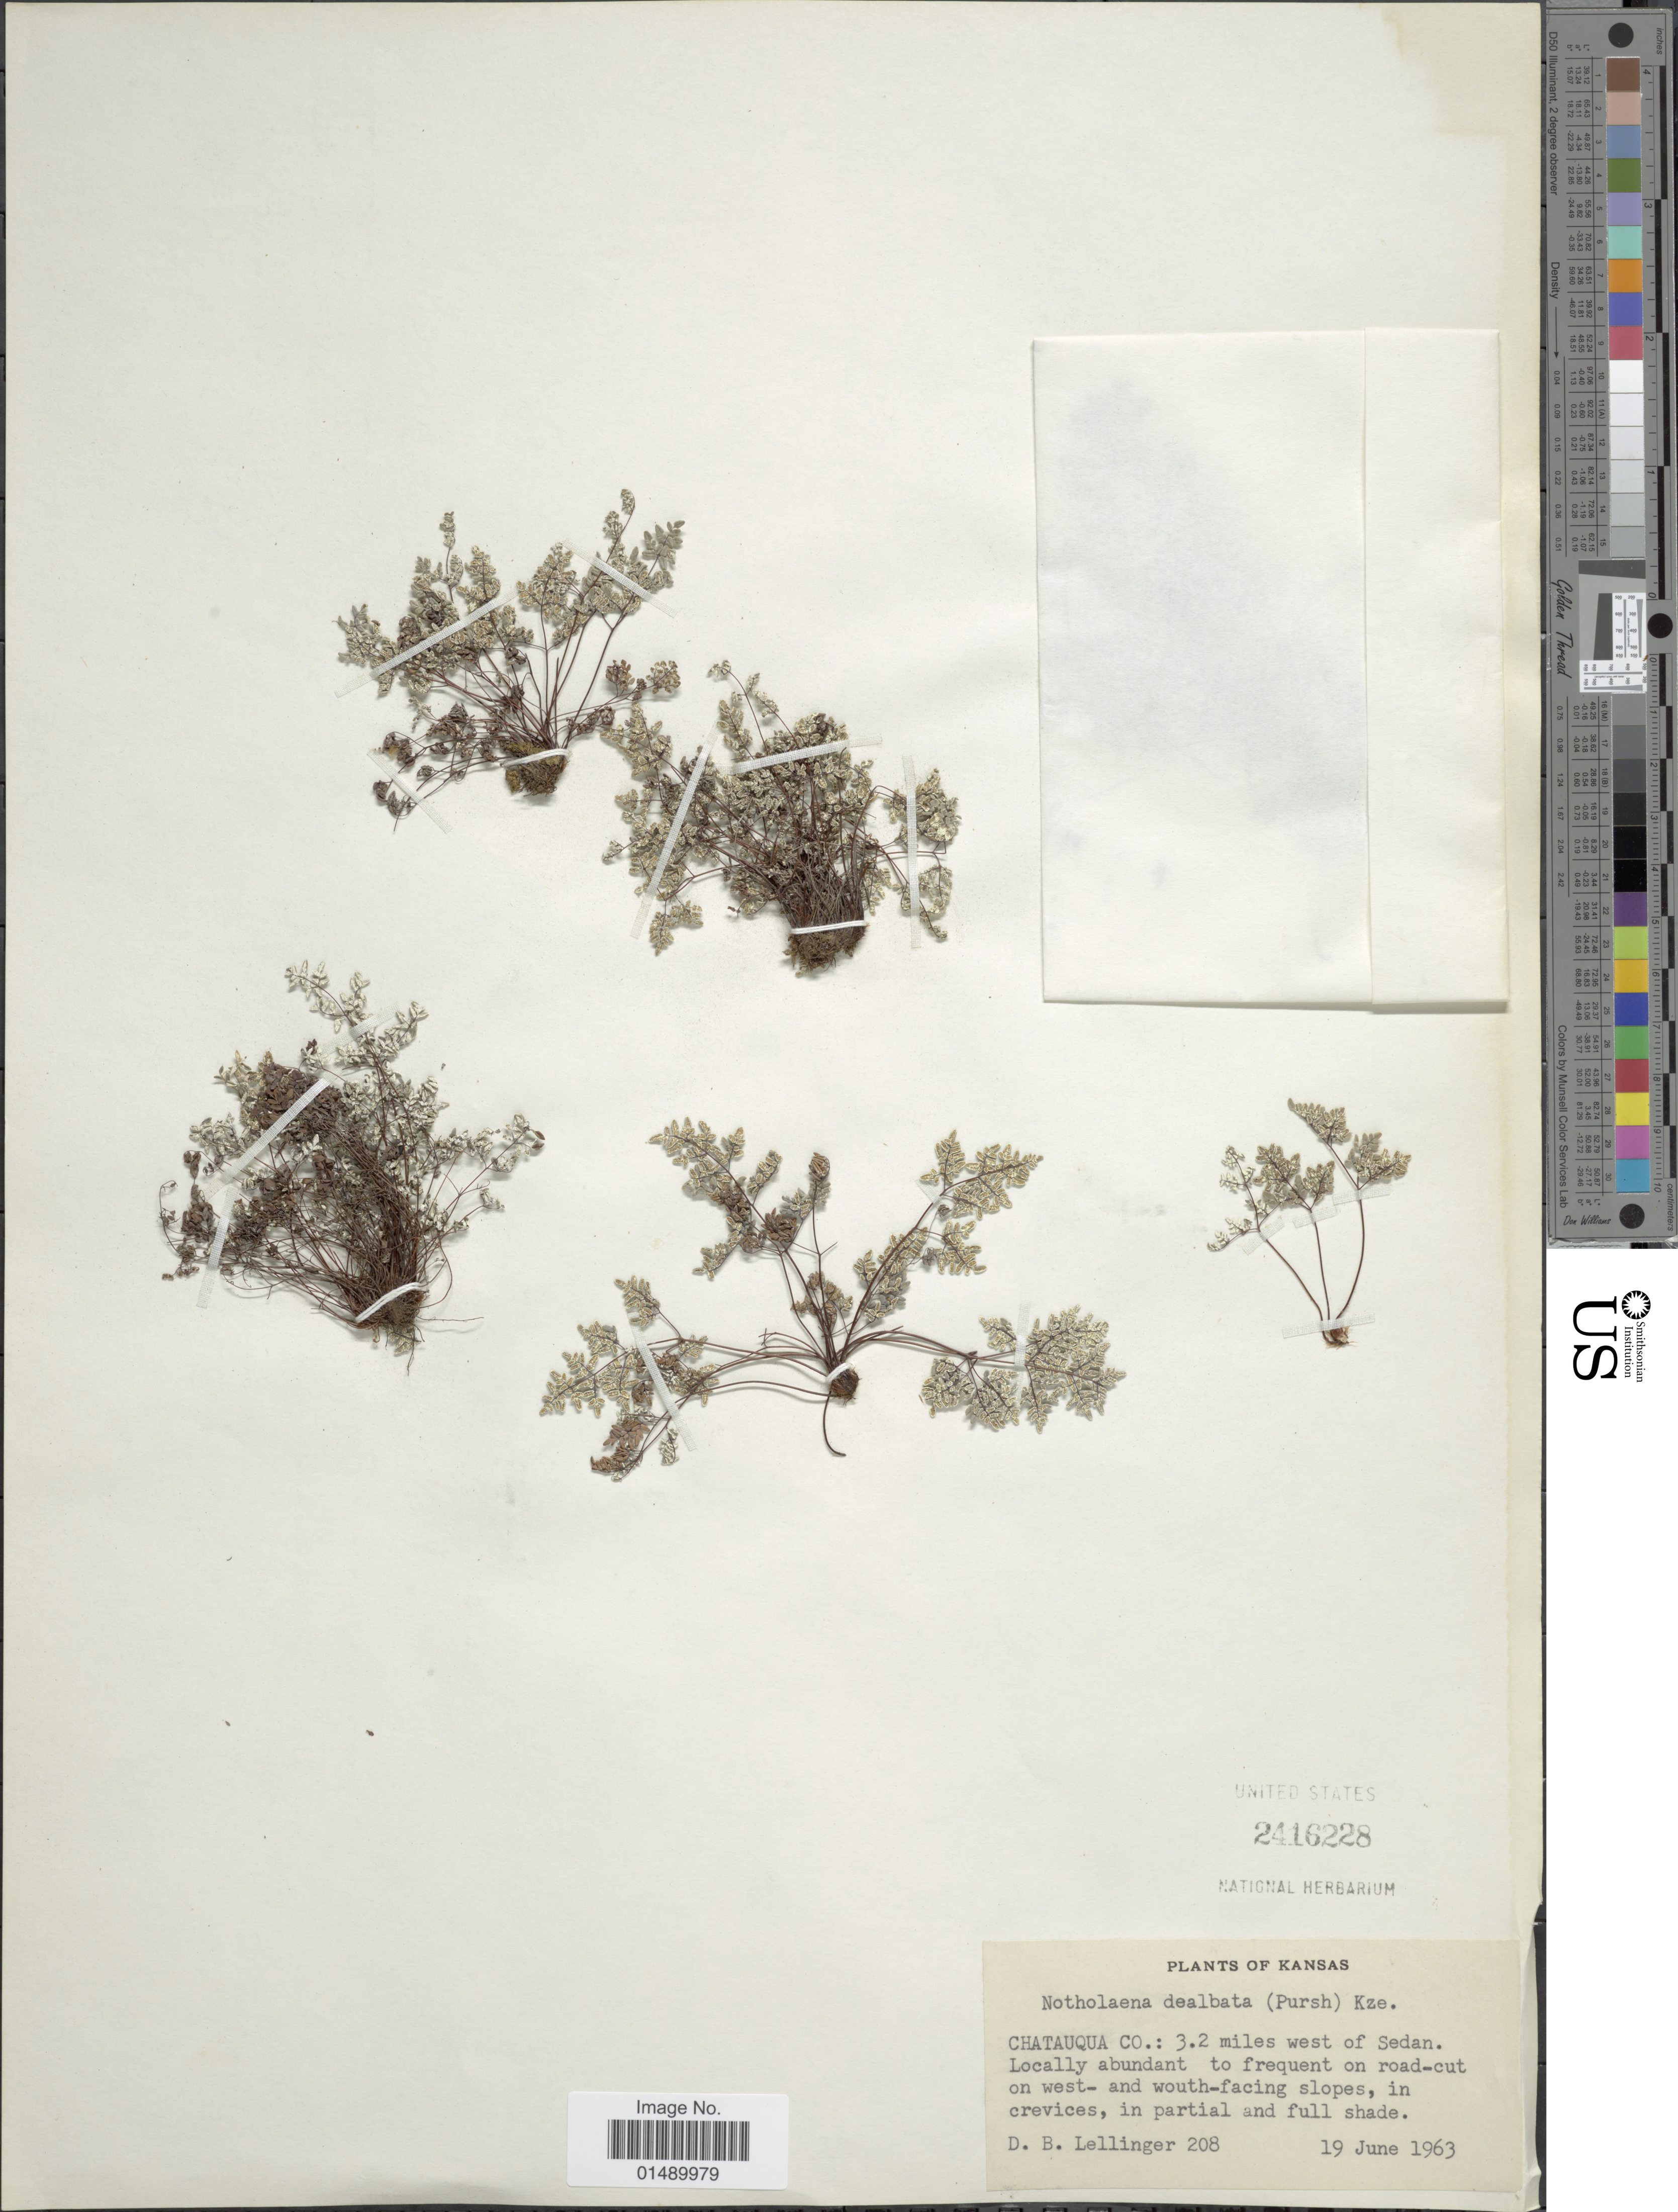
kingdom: Plantae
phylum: Tracheophyta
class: Polypodiopsida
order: Polypodiales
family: Pteridaceae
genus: Argyrochosma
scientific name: Argyrochosma dealbata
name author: (Pursh) Windham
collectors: D. B. Lellinger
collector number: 208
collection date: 1963-06-19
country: United States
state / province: Kansas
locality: Kansas, Chatauqua Co.: 3.2 miles west of Sedan.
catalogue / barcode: US 2416228